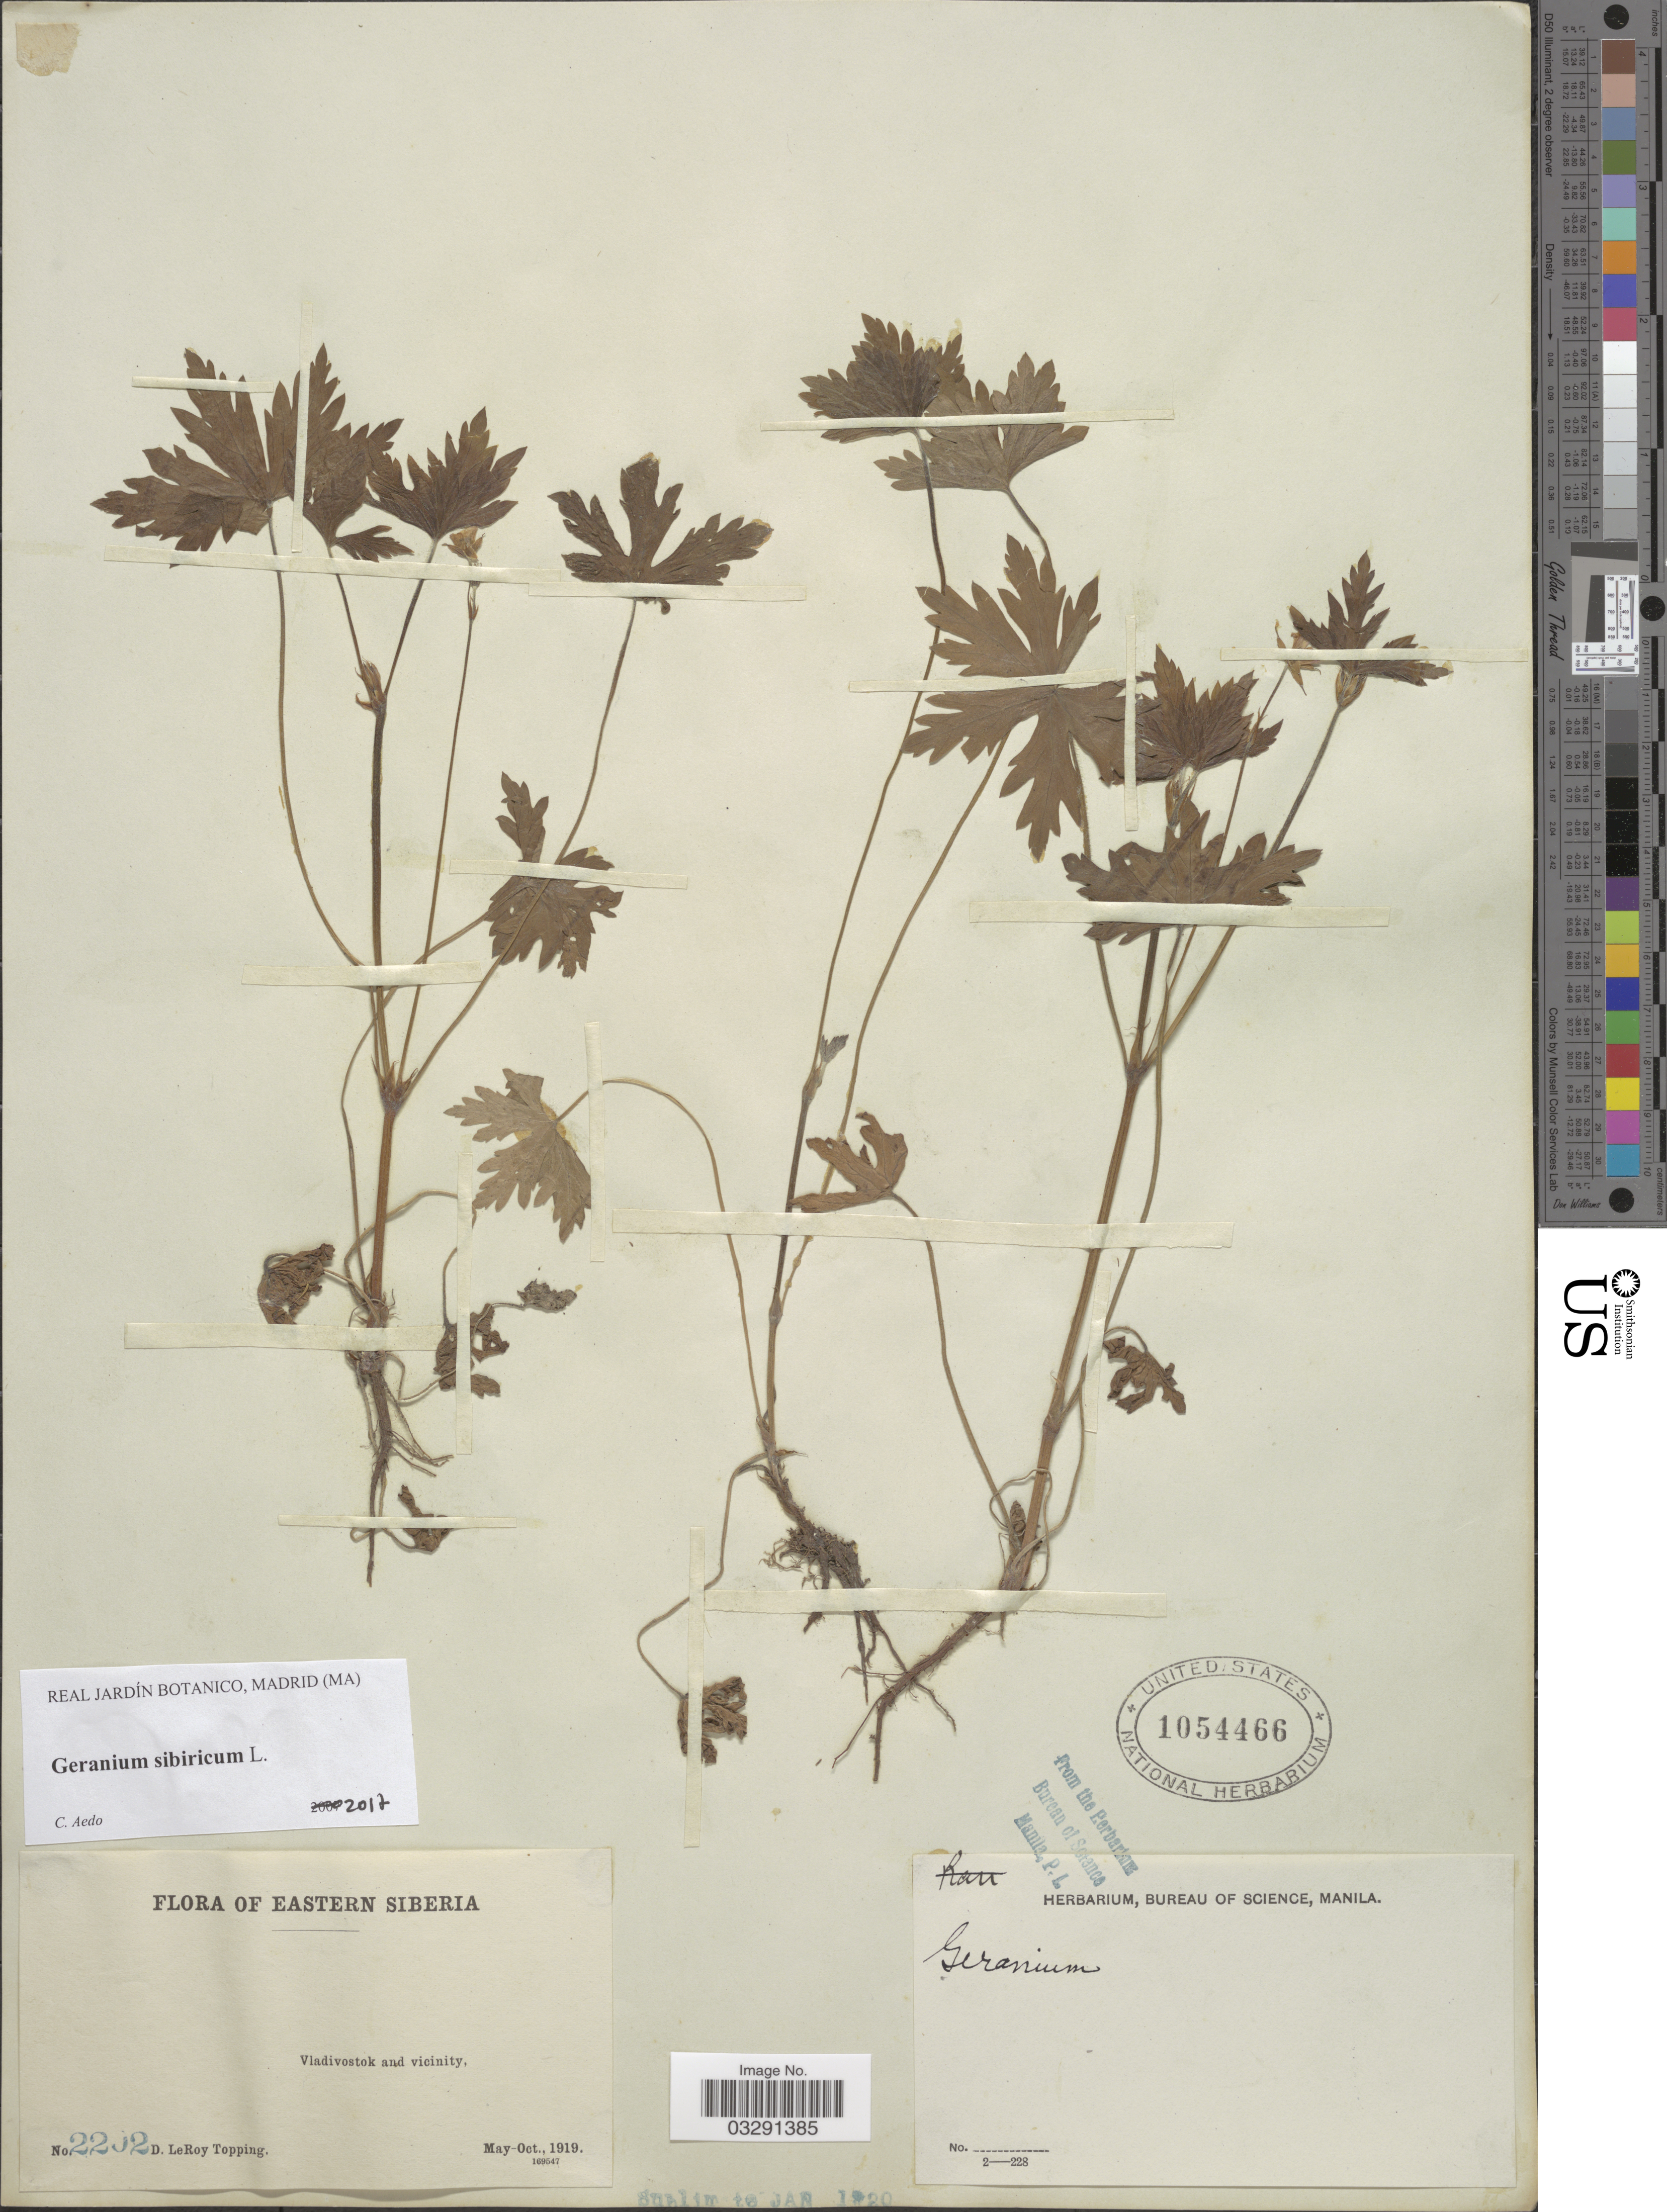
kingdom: Plantae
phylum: Tracheophyta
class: Magnoliopsida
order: Geraniales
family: Geraniaceae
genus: Geranium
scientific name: Geranium sibiricum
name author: L.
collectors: D. L. Topping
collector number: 2202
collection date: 1919-05/1919-10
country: Russian Federation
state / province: Primorsky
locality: Eastern Siberia, Vladivostok and vicinity.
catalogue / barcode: US 1054466